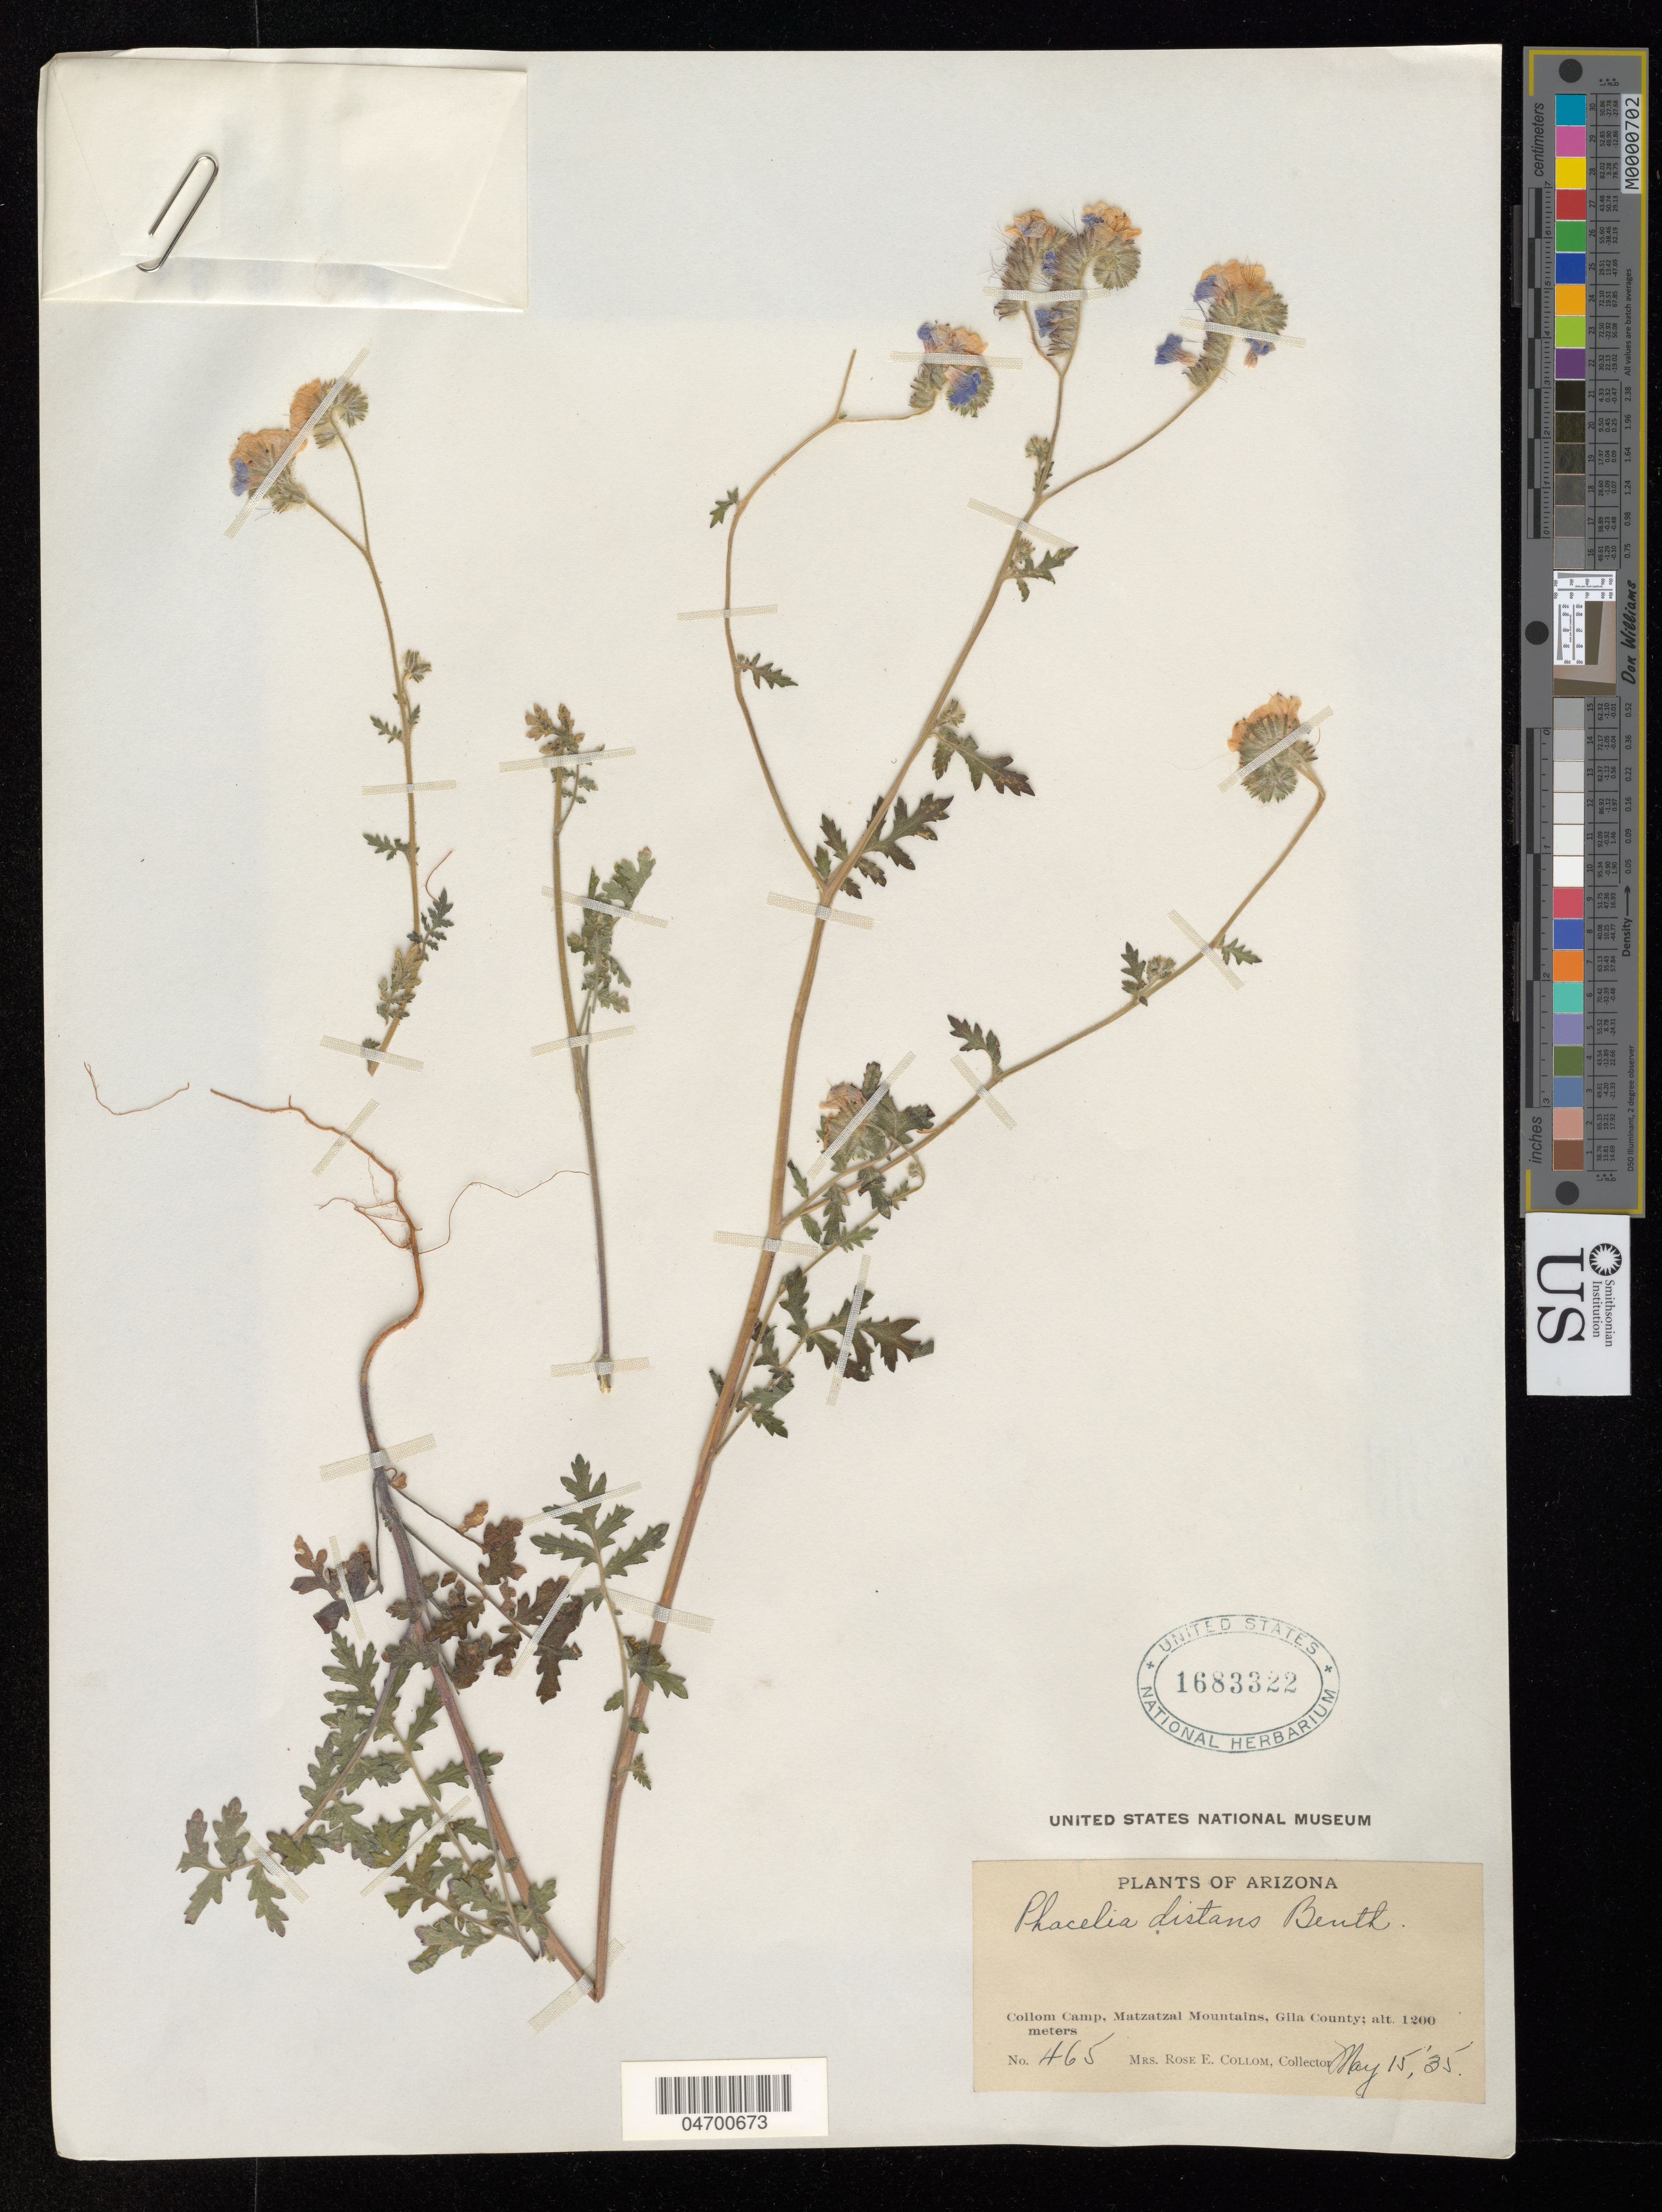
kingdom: Plantae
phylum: Tracheophyta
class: Magnoliopsida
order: Boraginales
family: Hydrophyllaceae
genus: Phacelia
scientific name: Phacelia distans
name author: Benth.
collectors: R. E. Collom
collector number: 465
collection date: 1935-05-15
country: United States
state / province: Arizona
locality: Collom Camp, Matzatzal Mountains, Gila County.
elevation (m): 1200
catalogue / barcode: US 1683322